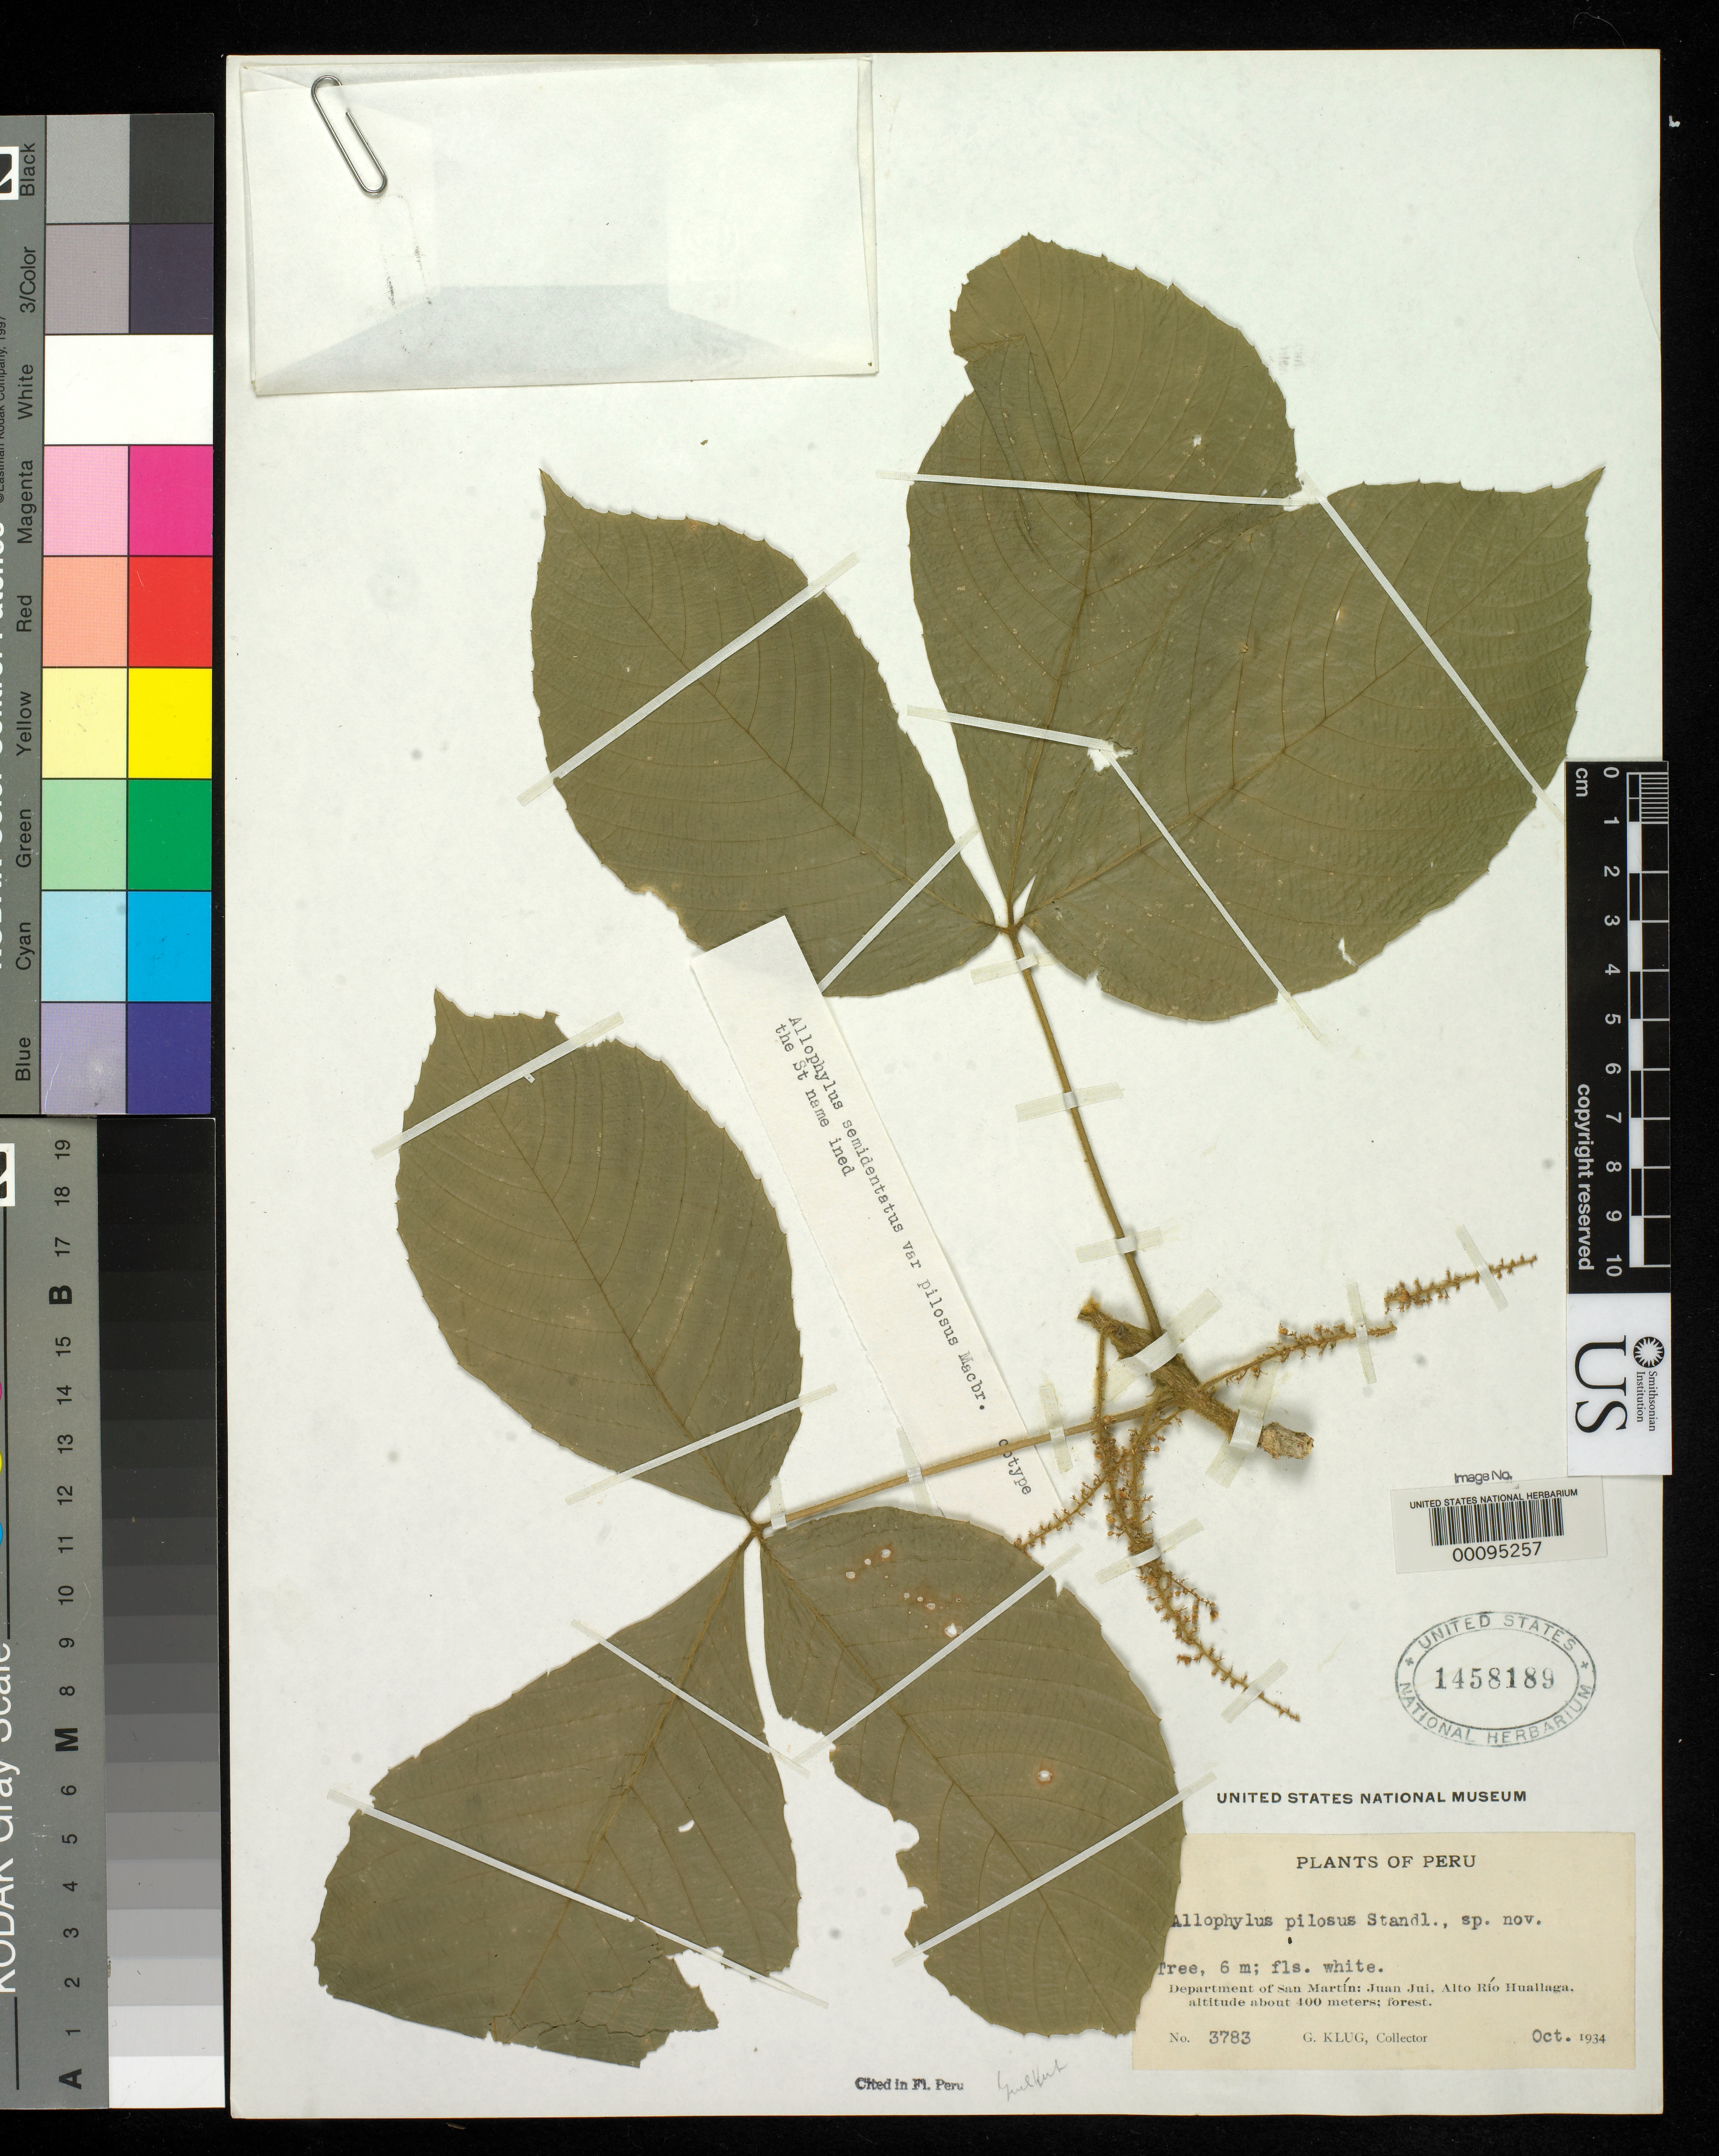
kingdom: Plantae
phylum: Tracheophyta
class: Magnoliopsida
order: Sapindales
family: Sapindaceae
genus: Allophylus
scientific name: Allophylus semidentatus var. pilosus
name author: J.F. Macbr.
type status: Isotype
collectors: G. Klug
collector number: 3783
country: Peru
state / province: San Martín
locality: Juanjui.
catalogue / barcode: US 1458189